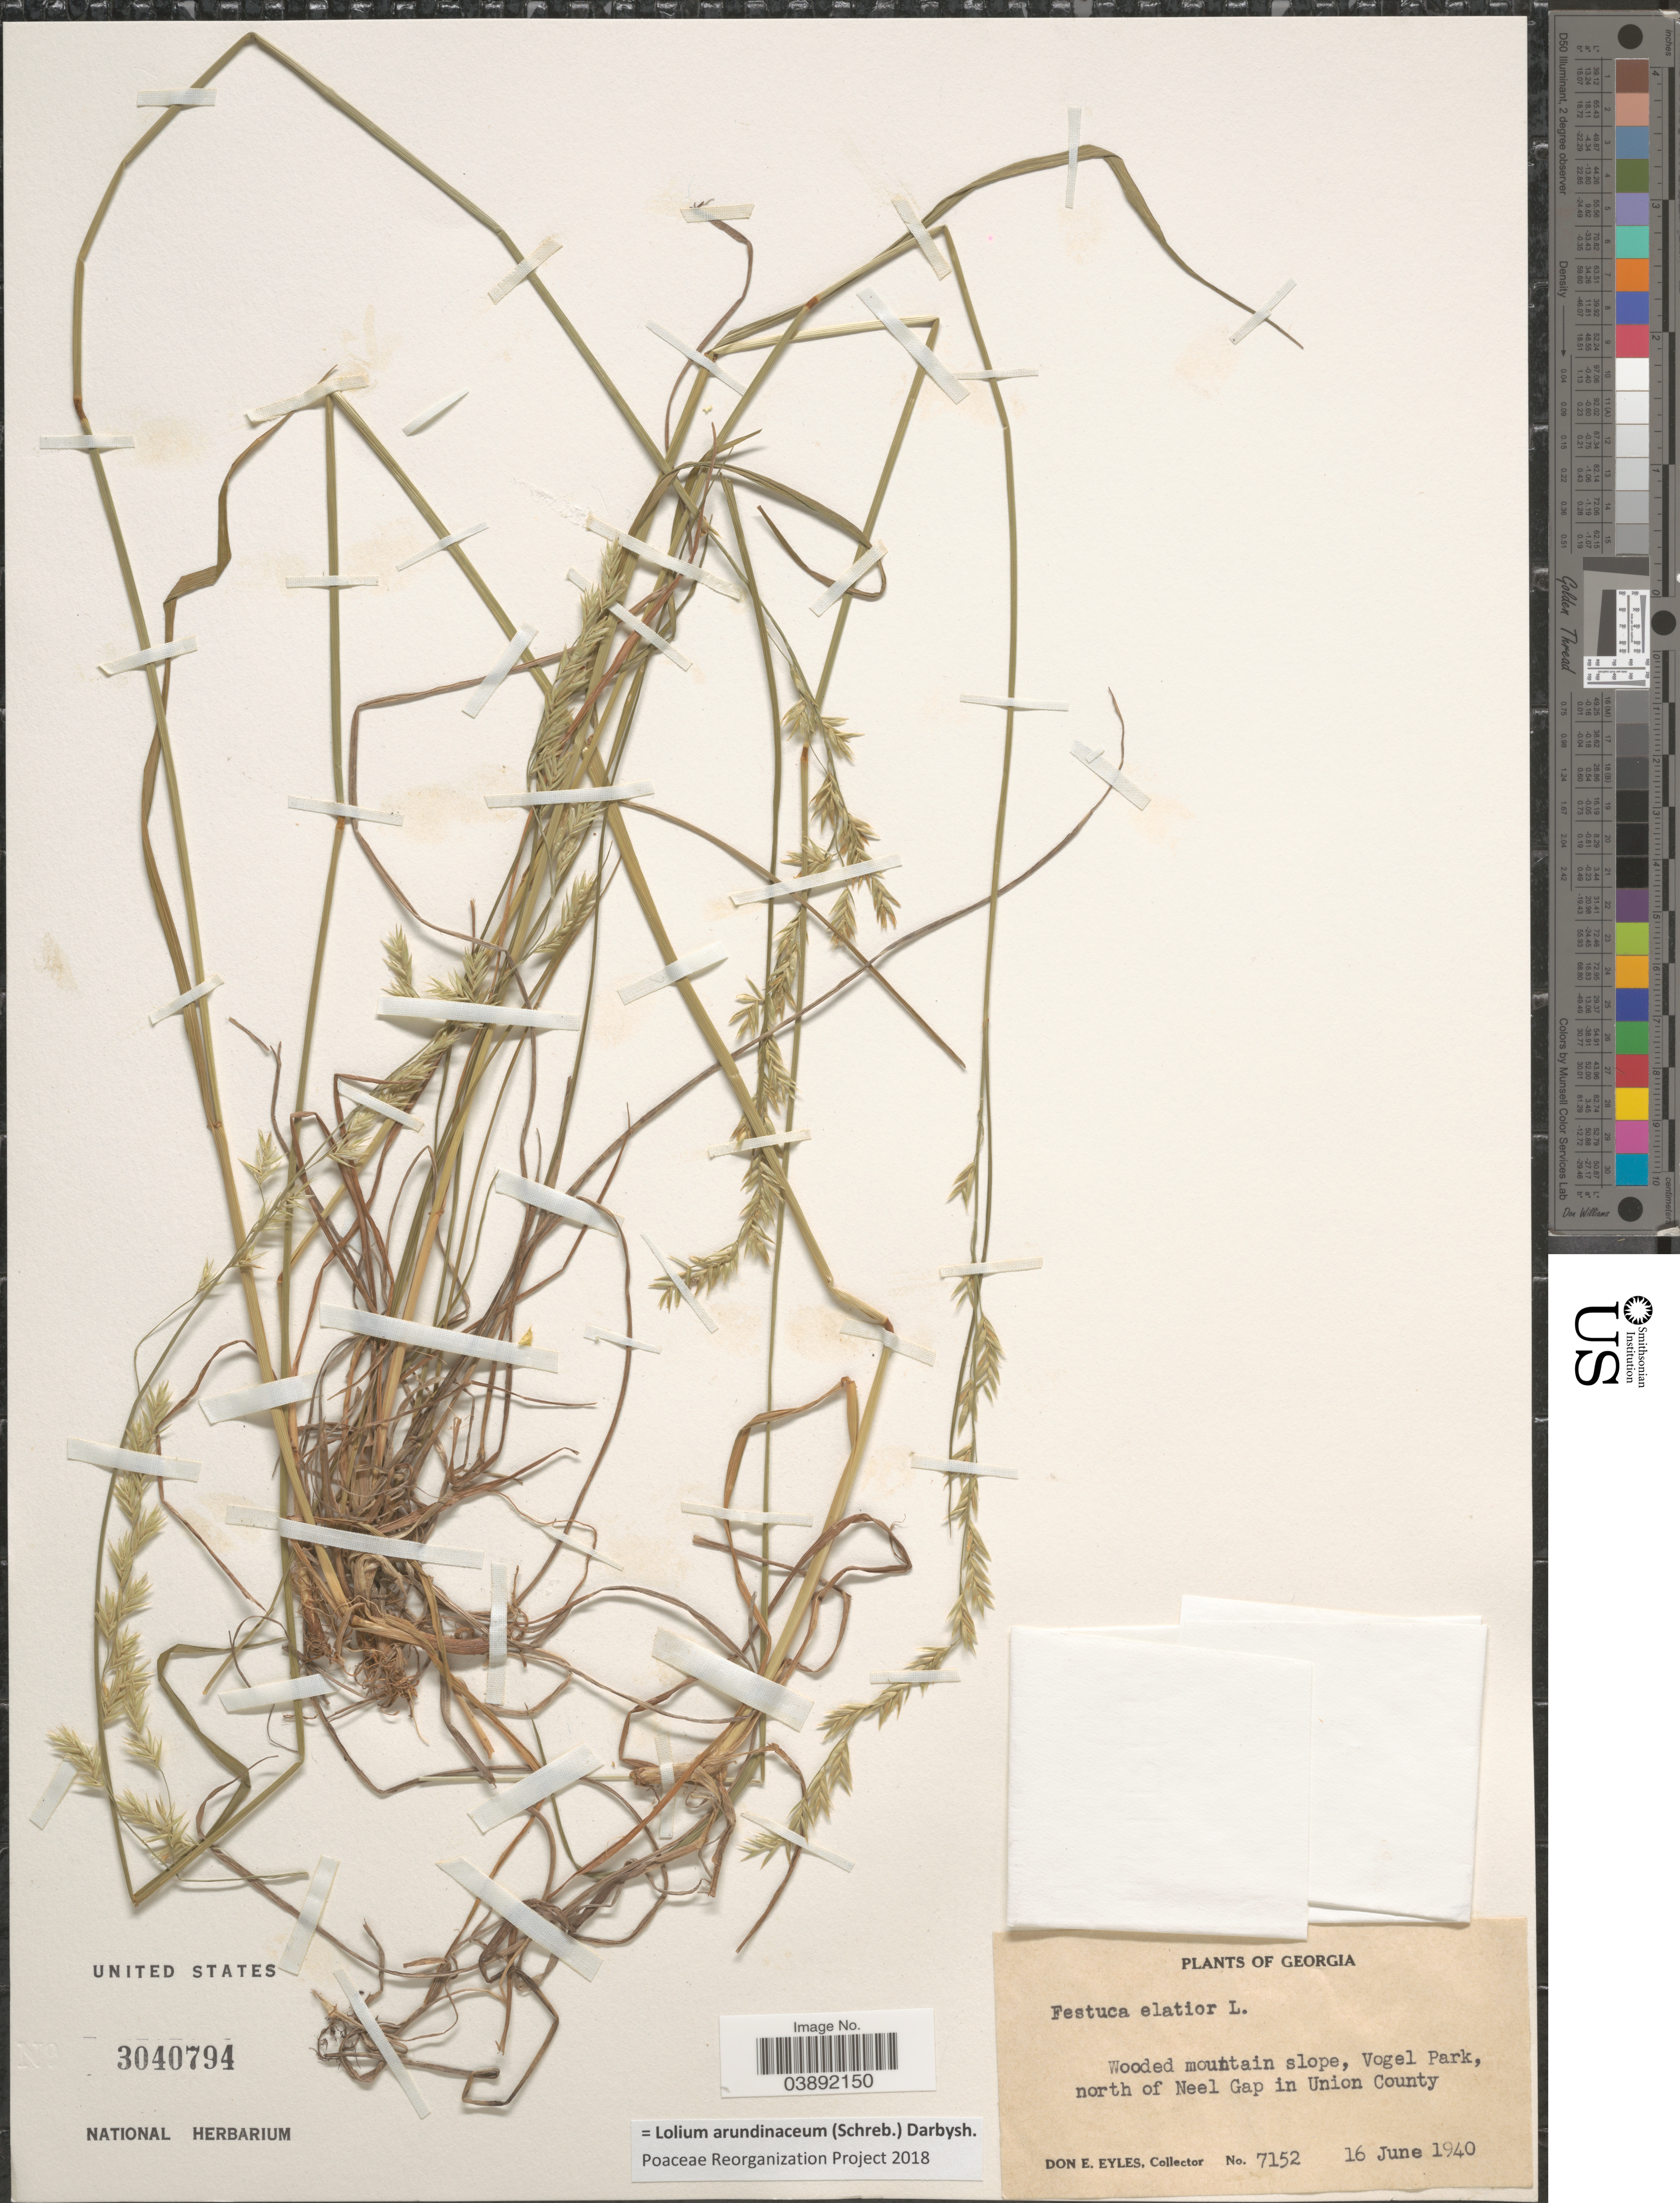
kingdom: Plantae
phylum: Tracheophyta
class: Liliopsida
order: Poales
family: Poaceae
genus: Lolium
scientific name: Lolium arundinaceum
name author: (Schreb.) Darbysh.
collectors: D. Eyles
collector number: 7152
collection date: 1940-06-16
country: United States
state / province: Georgia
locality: Wooded mountain slope, Vogel Park, north of Neel Gap in Union County.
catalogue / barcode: US 3040794